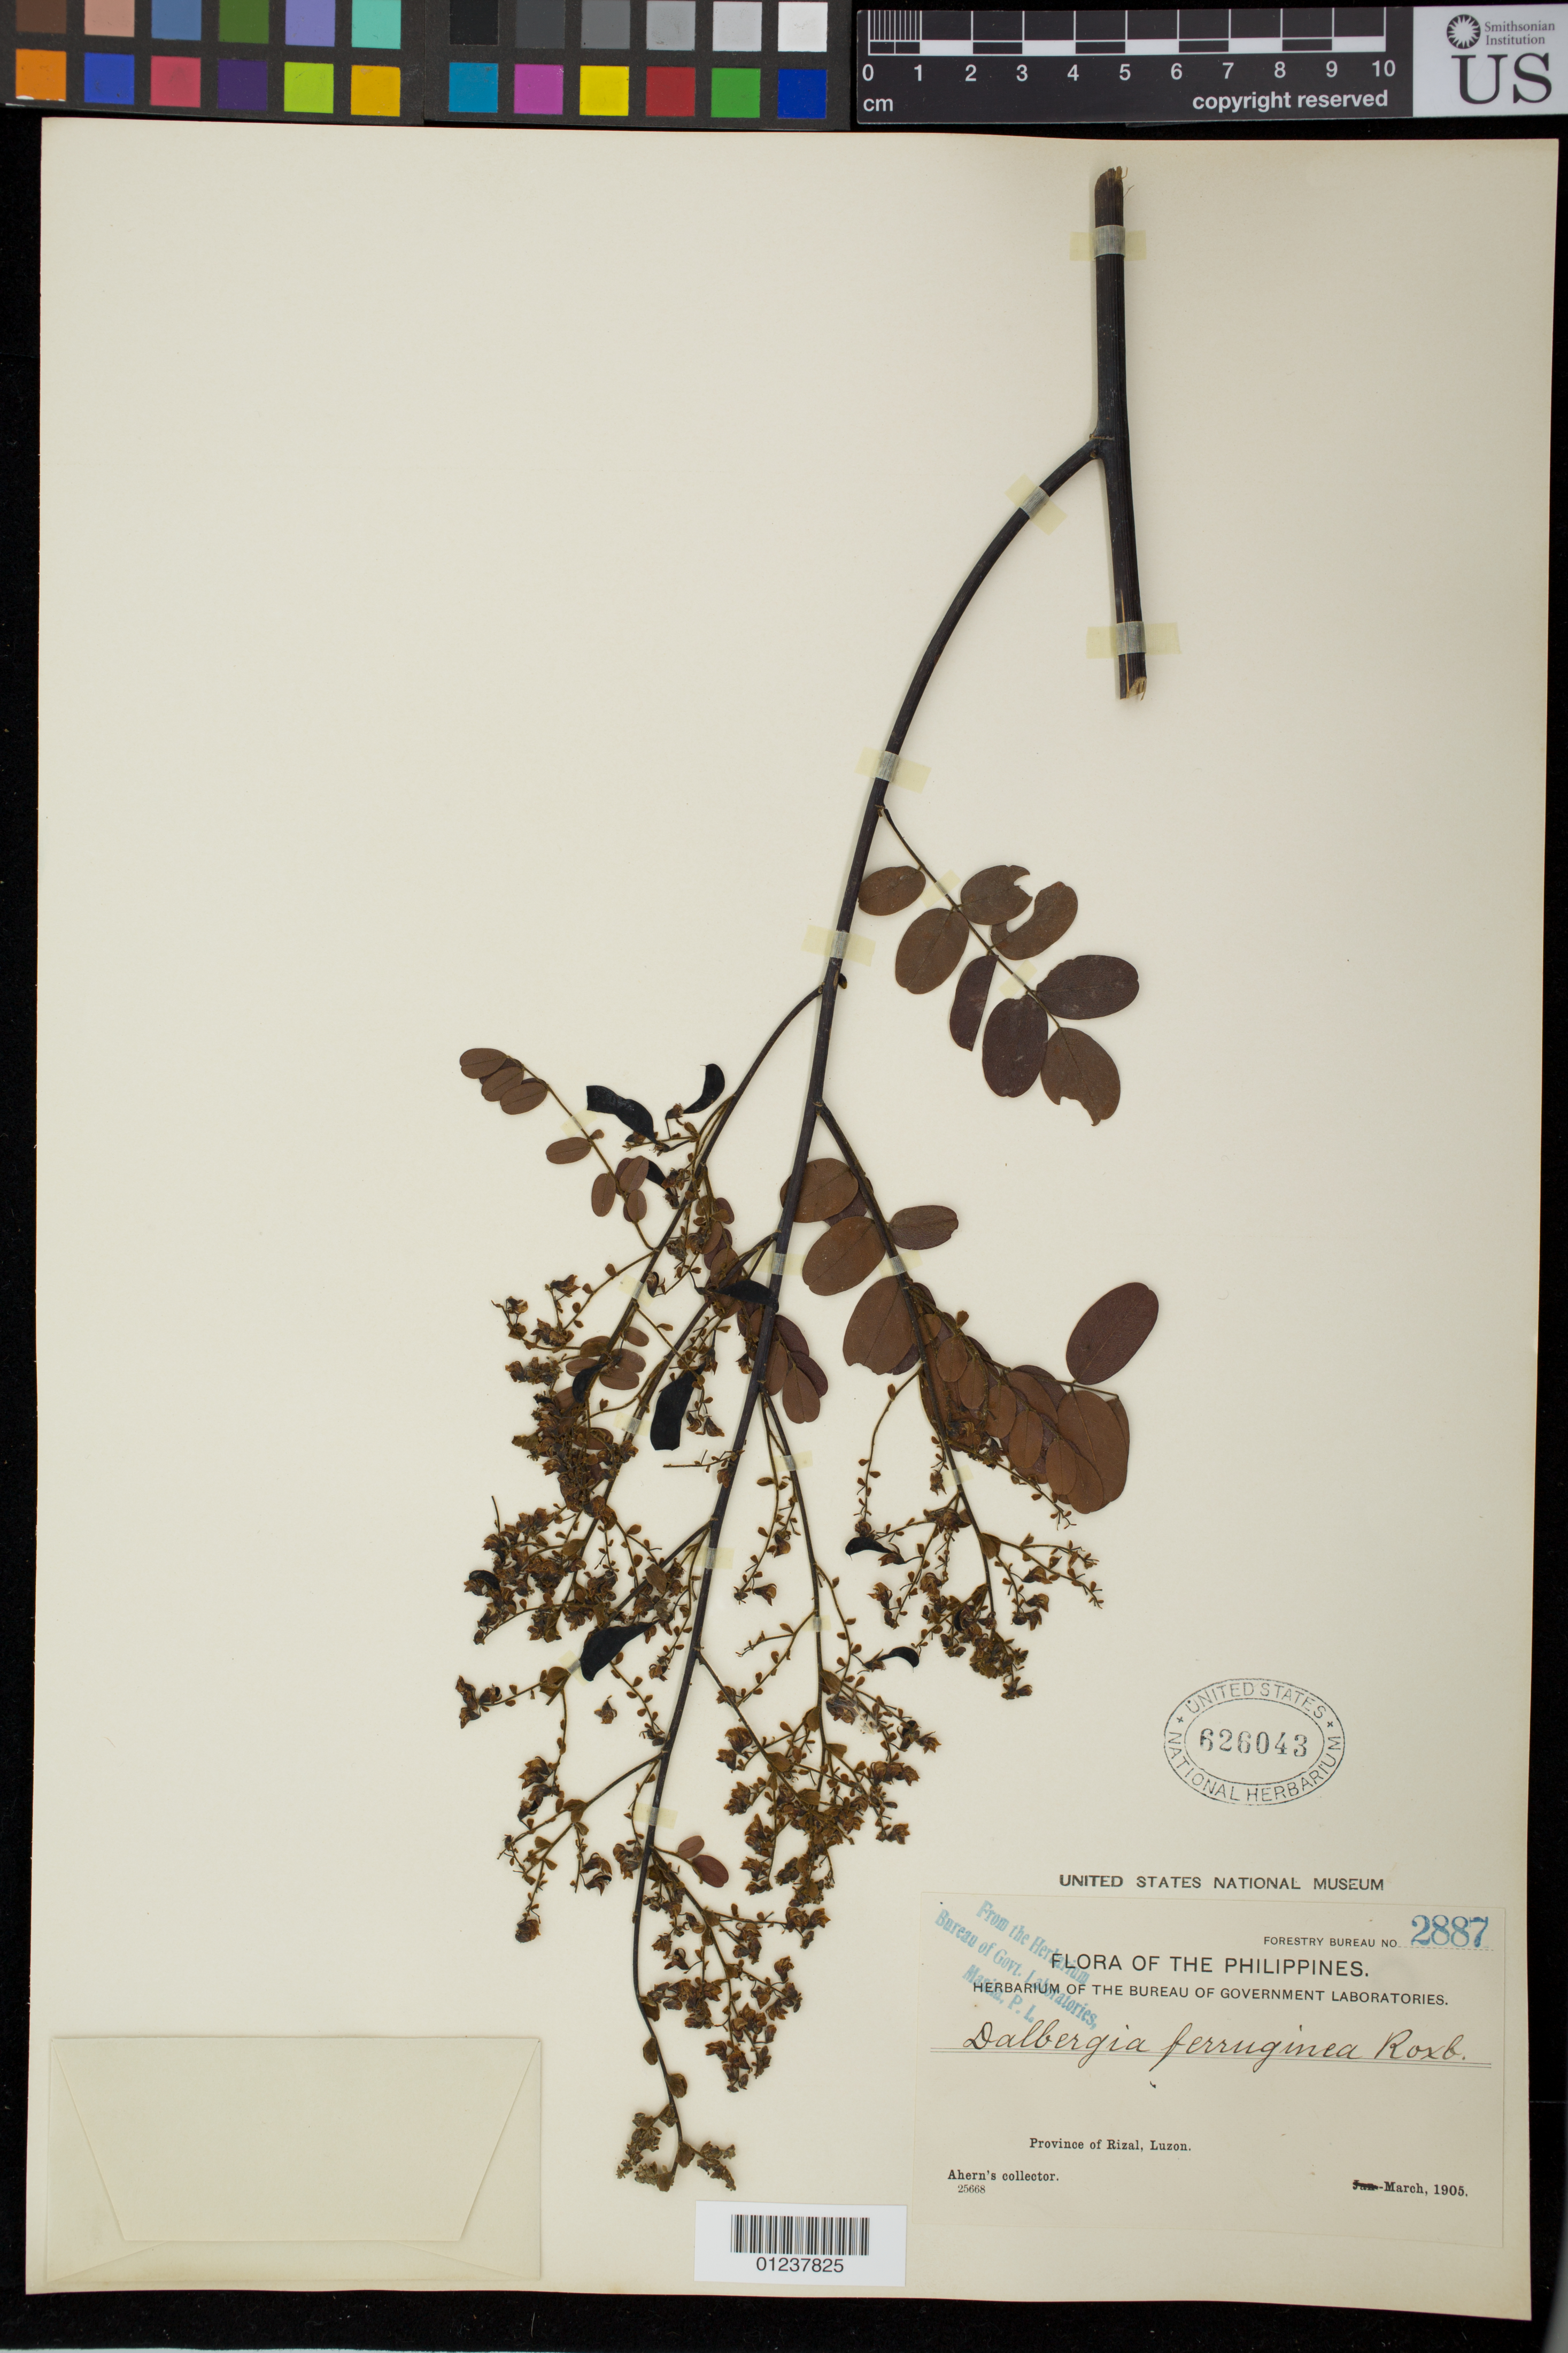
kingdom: Plantae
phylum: Tracheophyta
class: Magnoliopsida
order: Fabales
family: Fabaceae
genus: Dalbergia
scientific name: Dalbergia ferruginea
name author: Roxb.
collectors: Ahern's collector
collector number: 2887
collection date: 1905-03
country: Philippines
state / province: Calabarzon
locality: Province of Rizal, Luzon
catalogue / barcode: US 626043